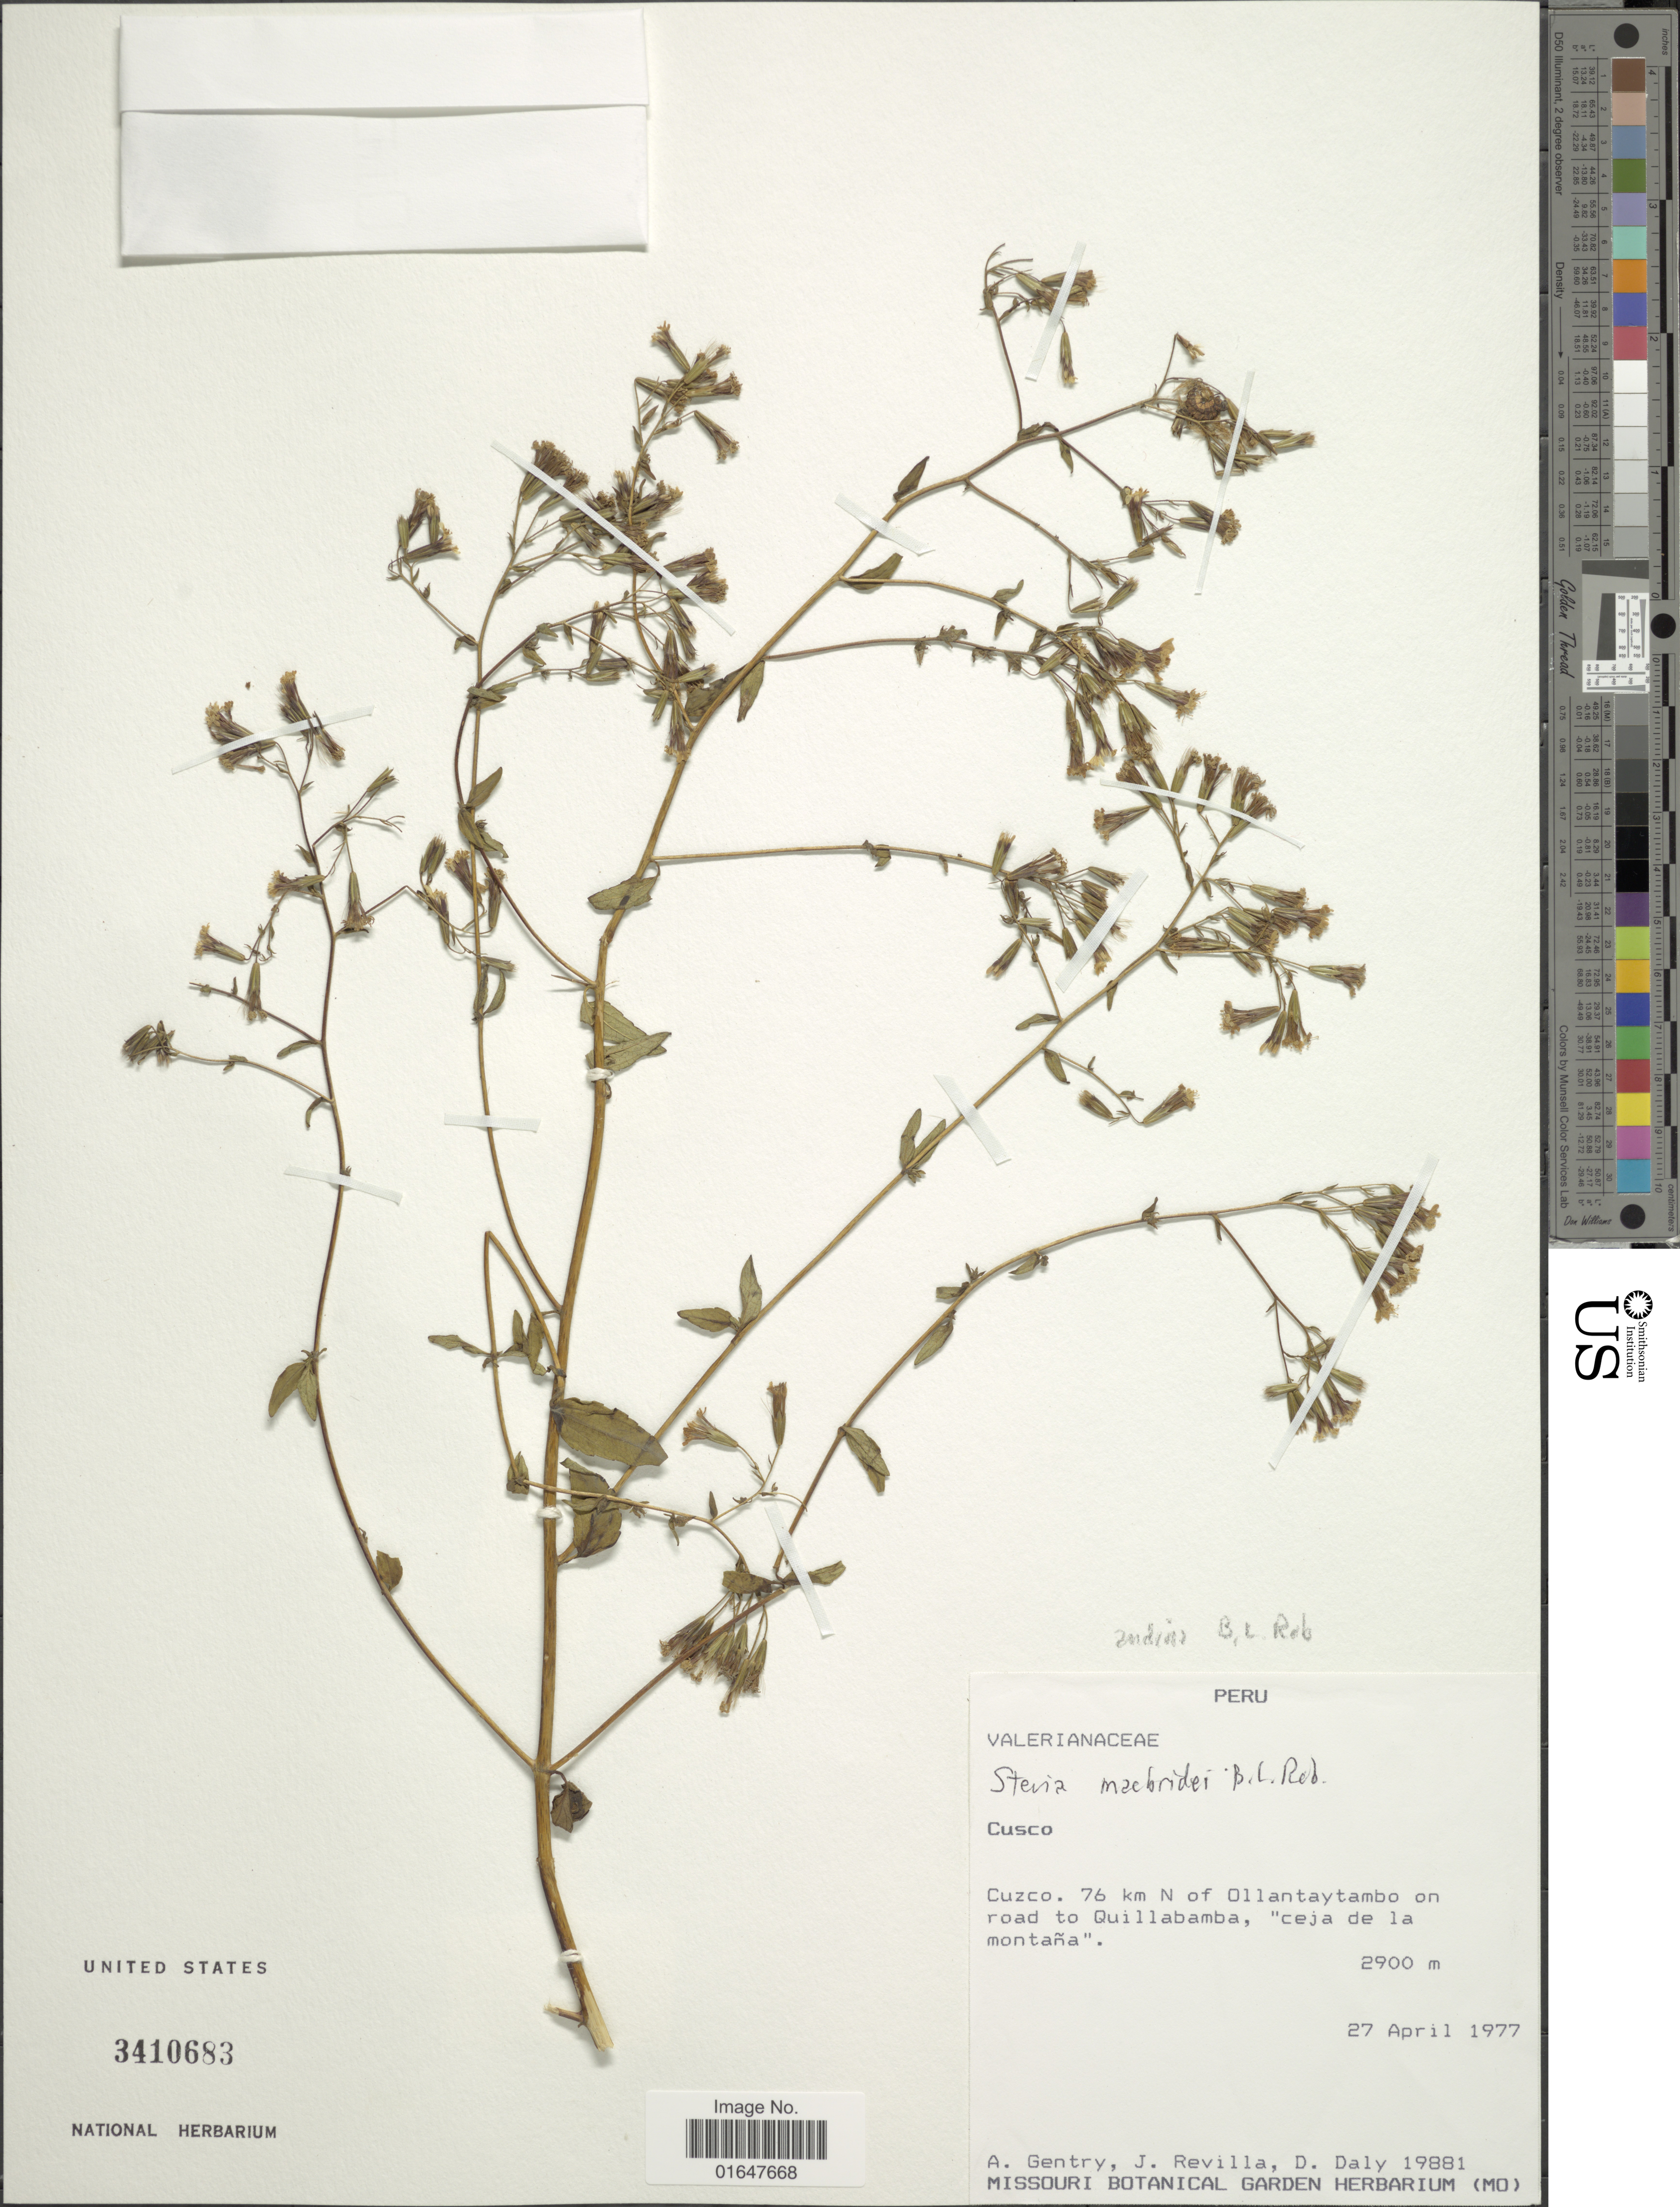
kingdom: Plantae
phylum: Tracheophyta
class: Magnoliopsida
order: Asterales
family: Asteraceae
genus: Stevia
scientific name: Stevia andina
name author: B.L. Rob.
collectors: A. H. Gentry, J. Revilla & D. C. Daly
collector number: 19881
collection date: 1977-04-27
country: Peru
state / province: Cusco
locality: Cuzco, 76 km N of Ollantaytambo on road to Quillabamba, ceja de la montana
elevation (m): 2900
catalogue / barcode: US 3410683